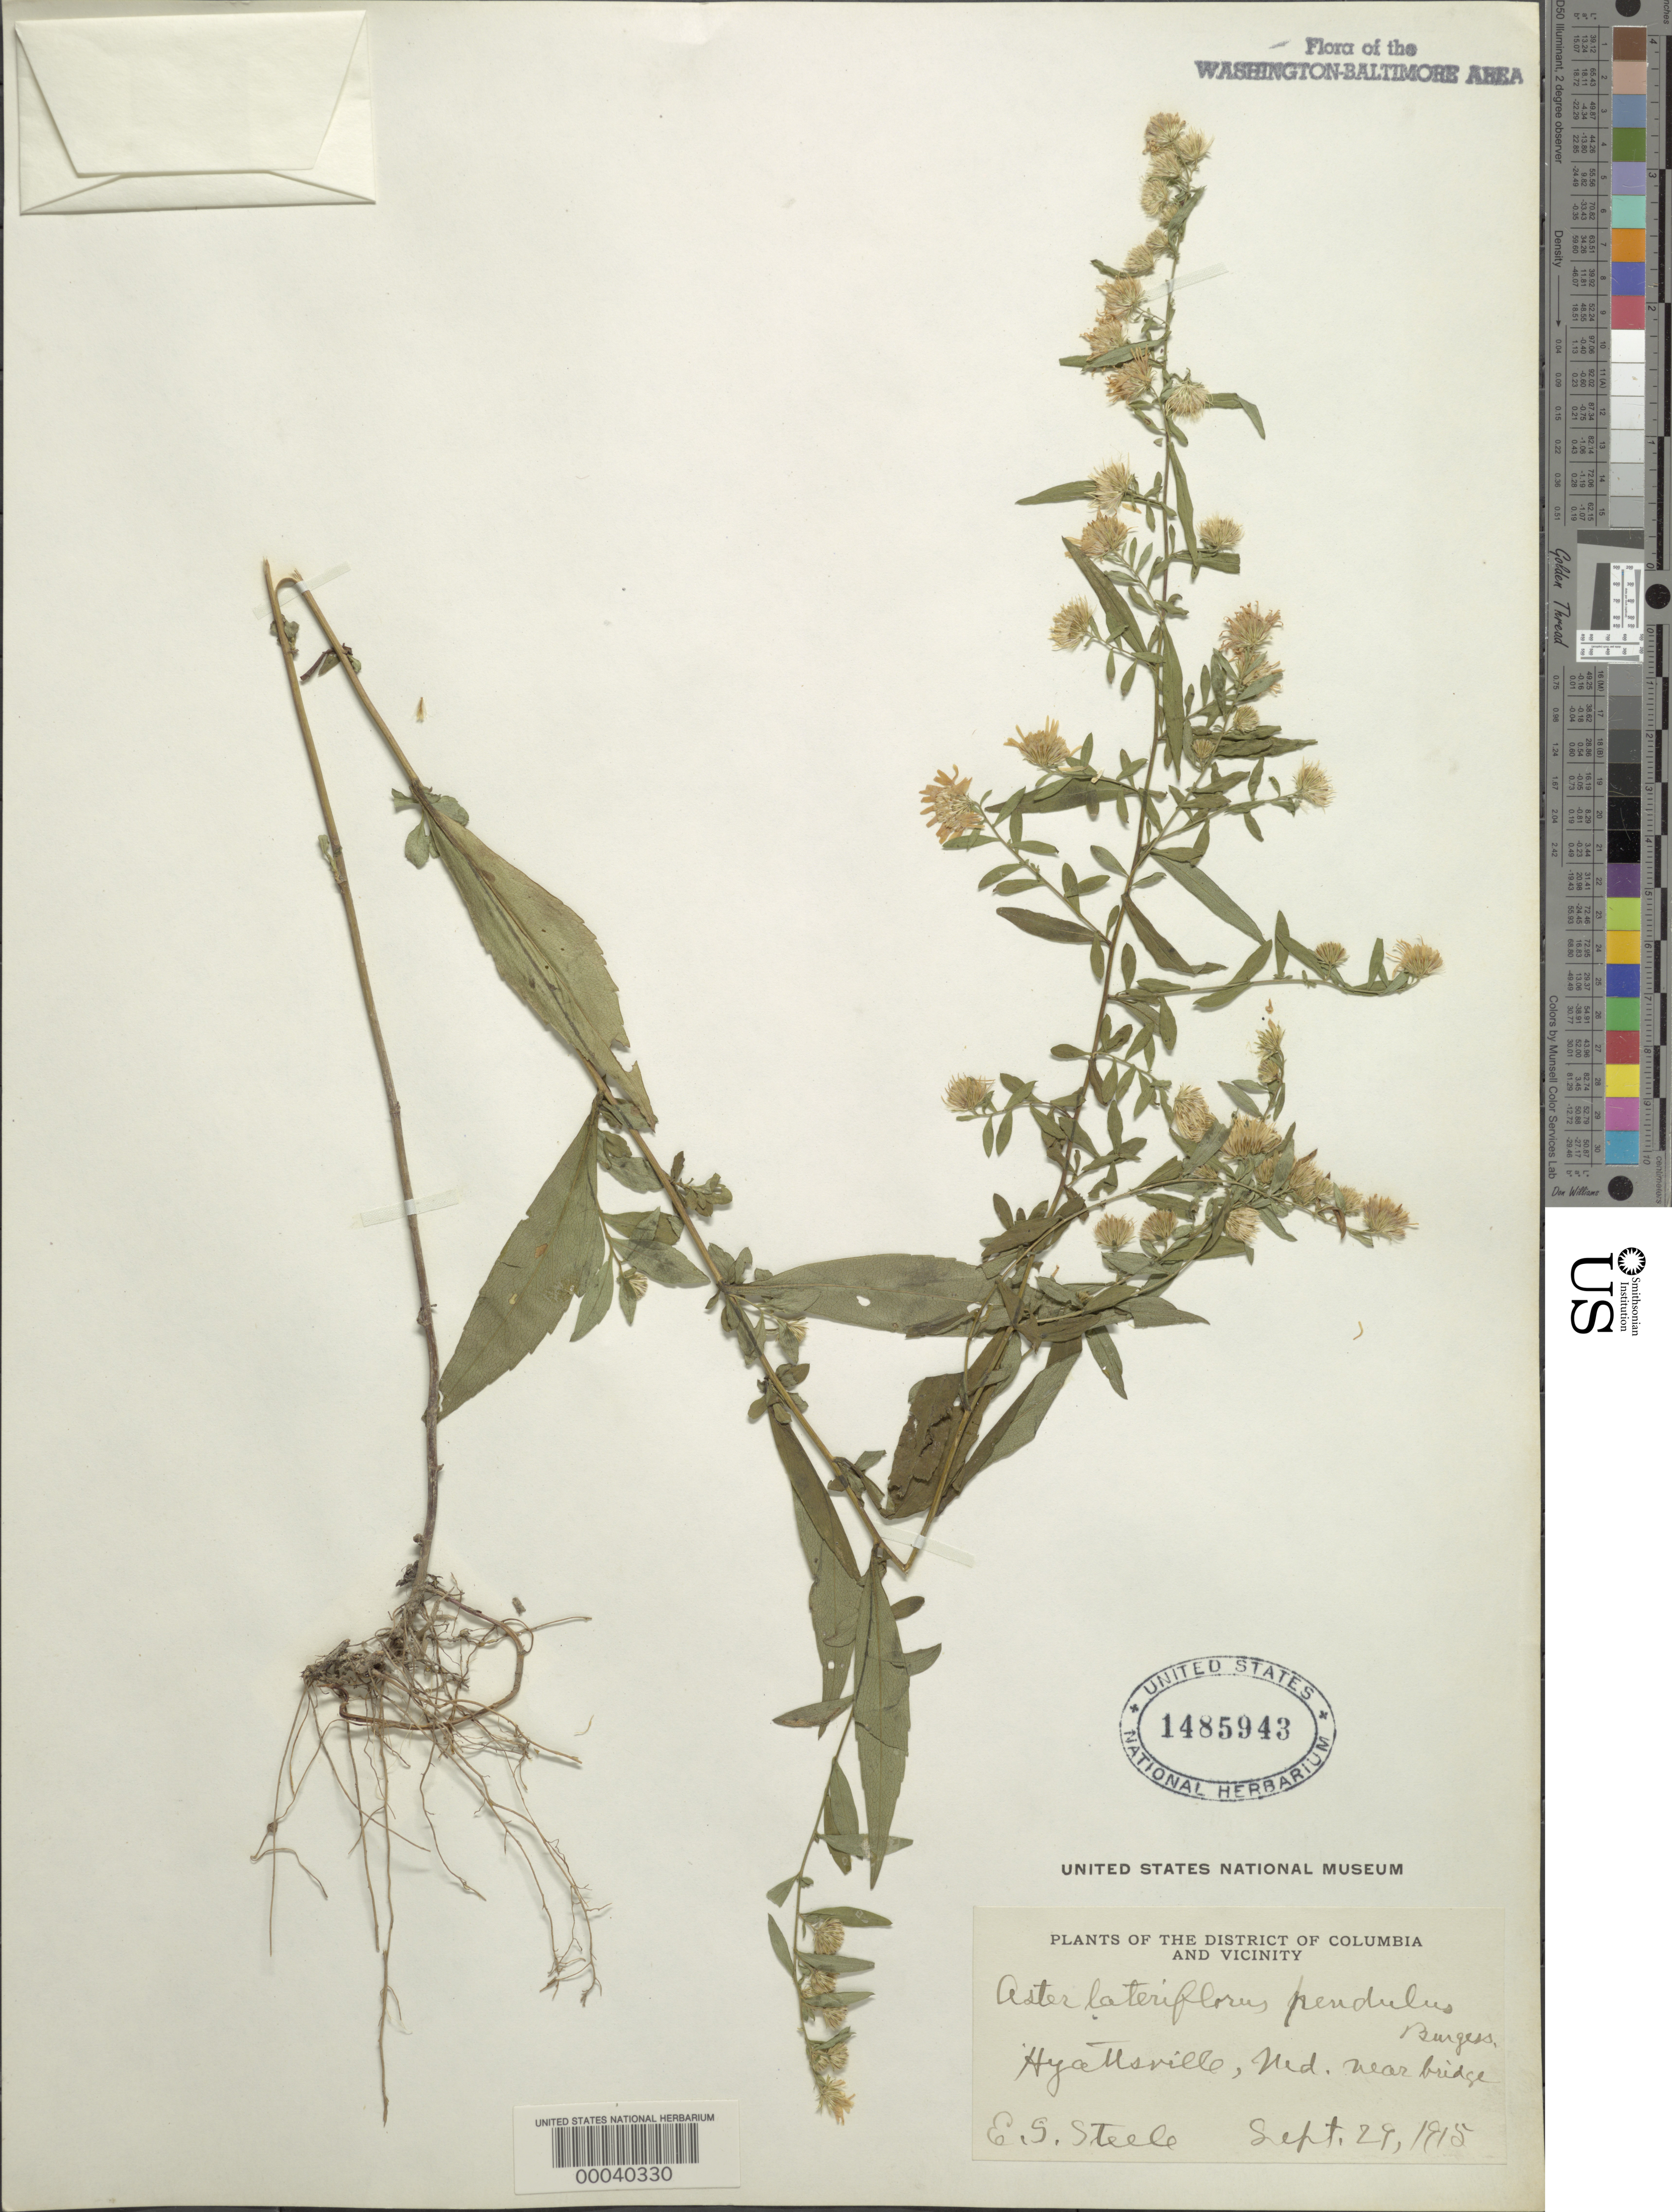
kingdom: Plantae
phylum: Tracheophyta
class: Magnoliopsida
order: Asterales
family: Asteraceae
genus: Symphyotrichum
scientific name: Symphyotrichum lateriflorum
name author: (L.) Á. Löve & D. Löve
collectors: E. Steele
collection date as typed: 29 Sep 1915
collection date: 1915-09-29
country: United States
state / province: Maryland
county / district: Prince George's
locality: Hyattsville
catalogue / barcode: US 1485943